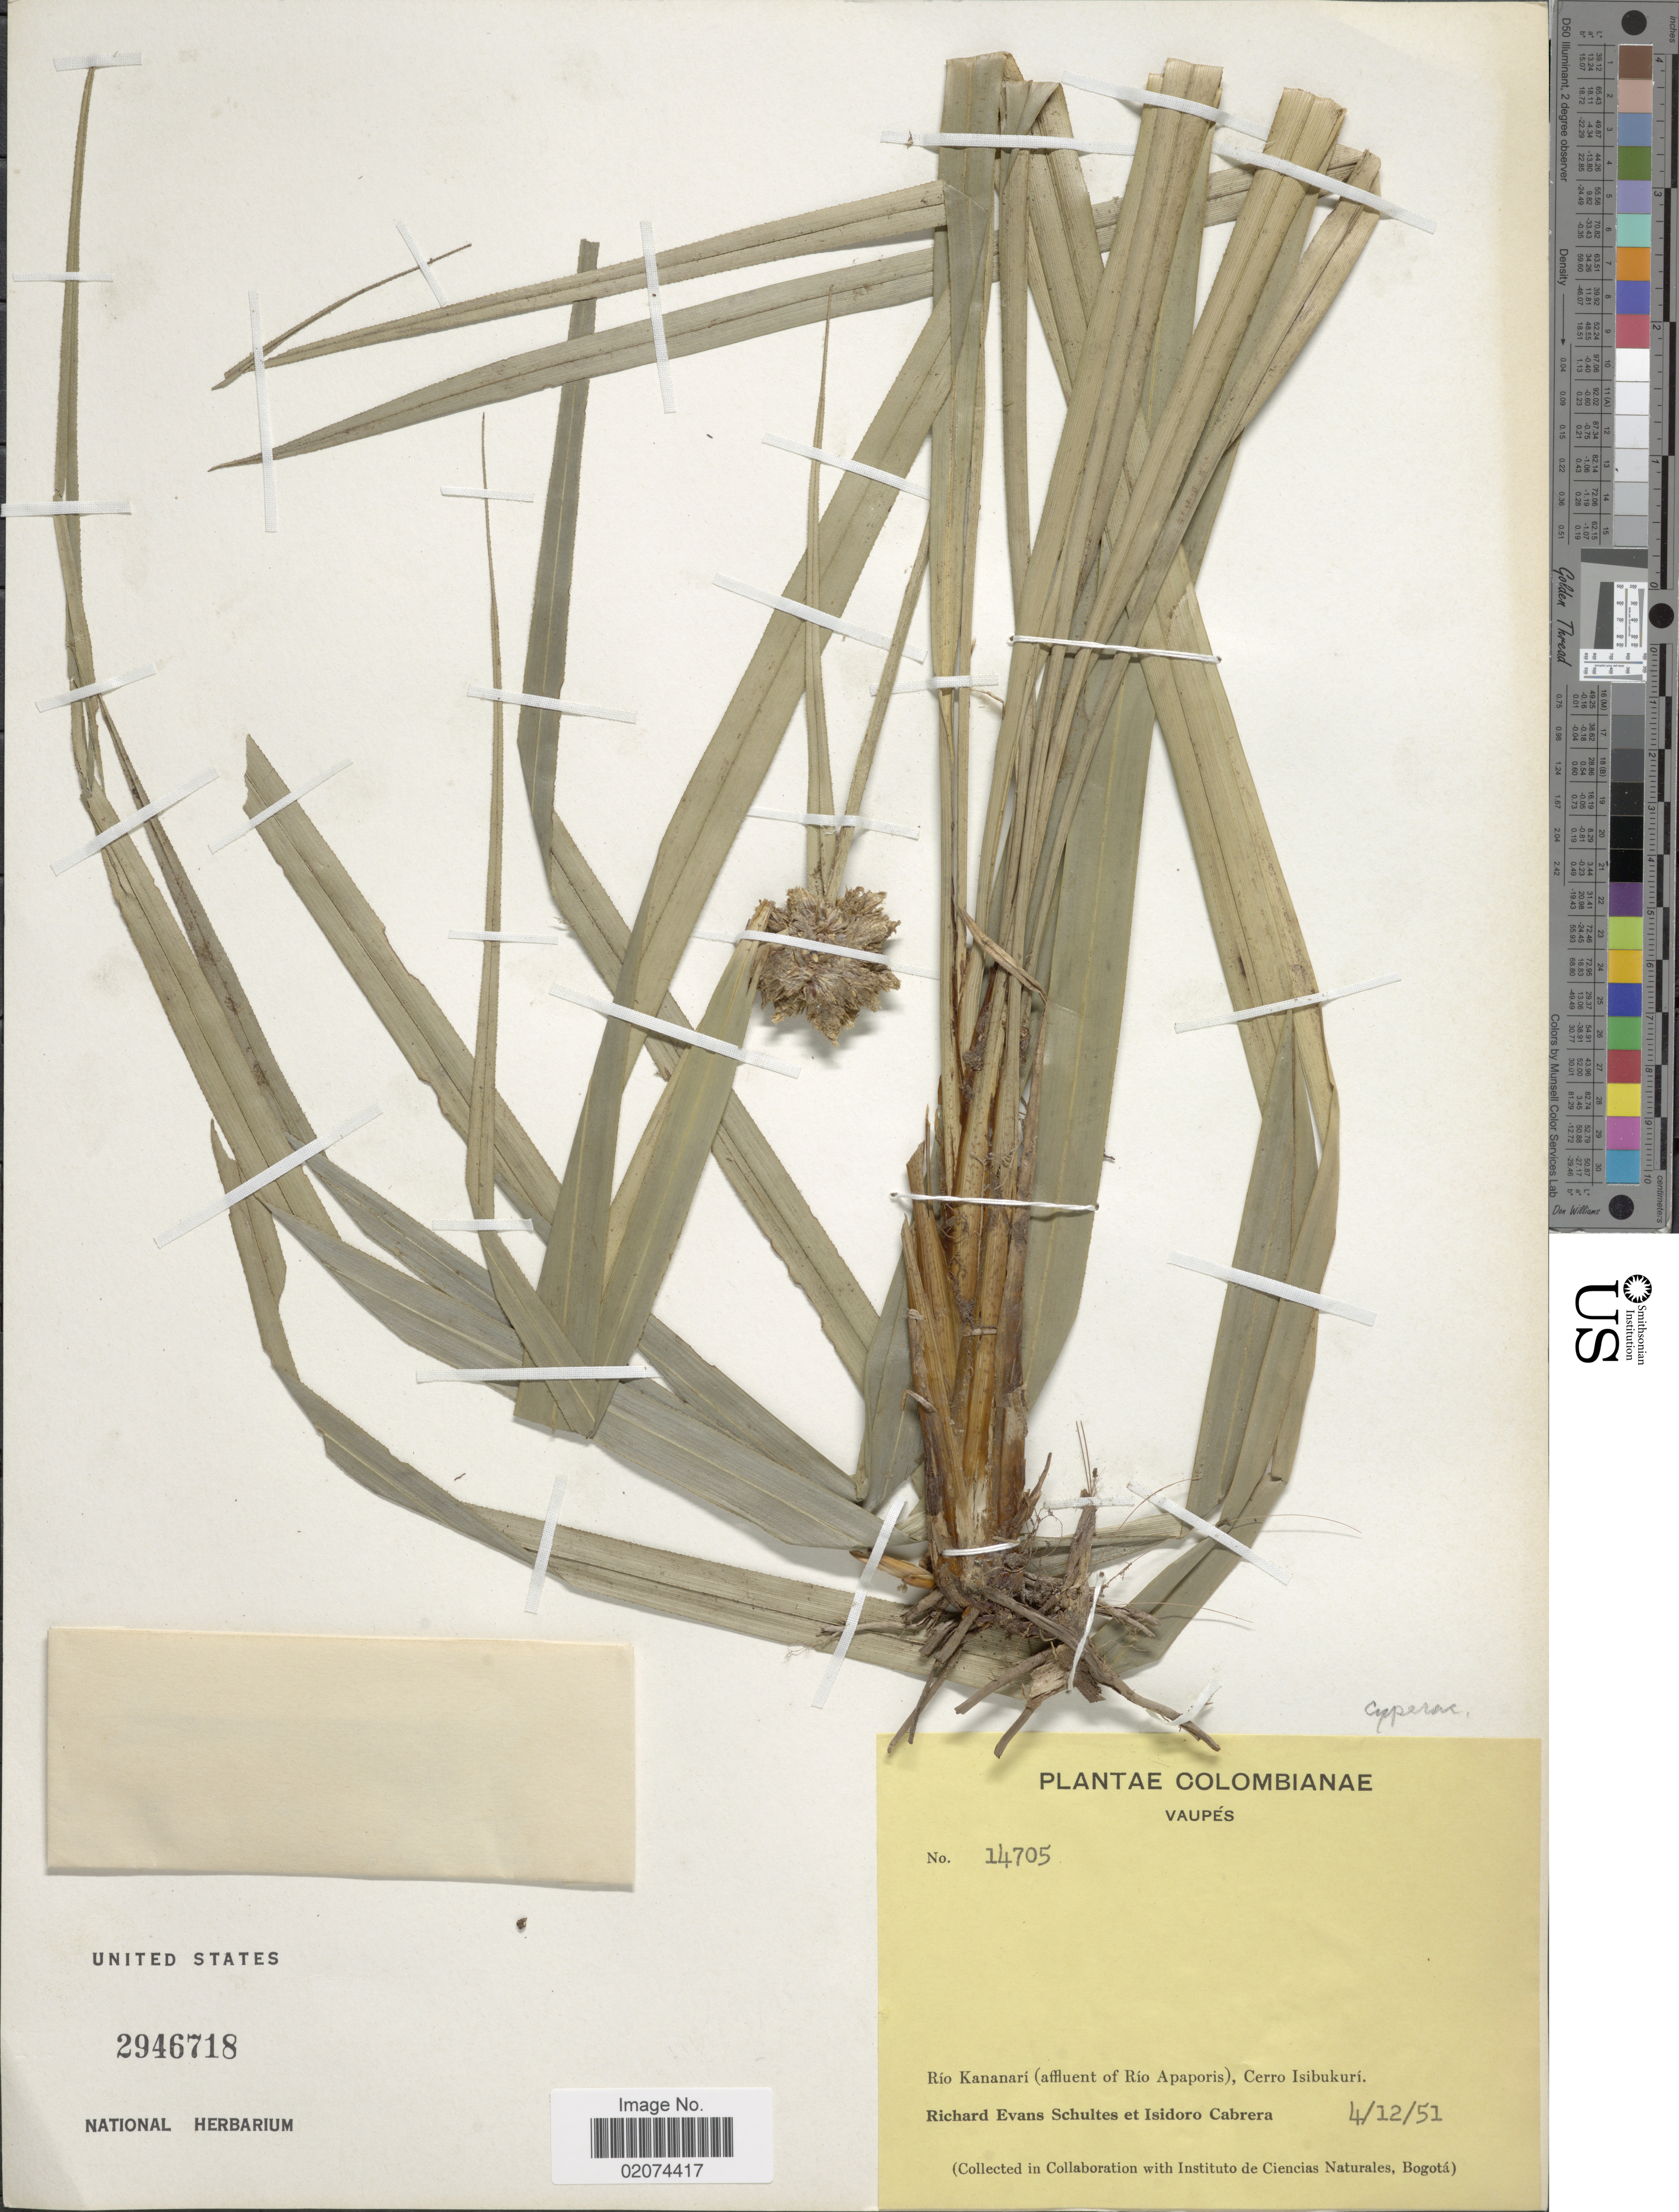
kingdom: Plantae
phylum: Tracheophyta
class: Liliopsida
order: Poales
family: Cyperaceae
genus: Mapania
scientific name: Mapania sp.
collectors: R. E. Schultes & I. Cabrera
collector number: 14705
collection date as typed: Transcribed d/m/y: 4/12/51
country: Colombia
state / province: Vaupés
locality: Colombianae. Rio Kananari ( affluent of Rio Apaporis), Cerro Isibukuri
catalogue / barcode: US 2946718